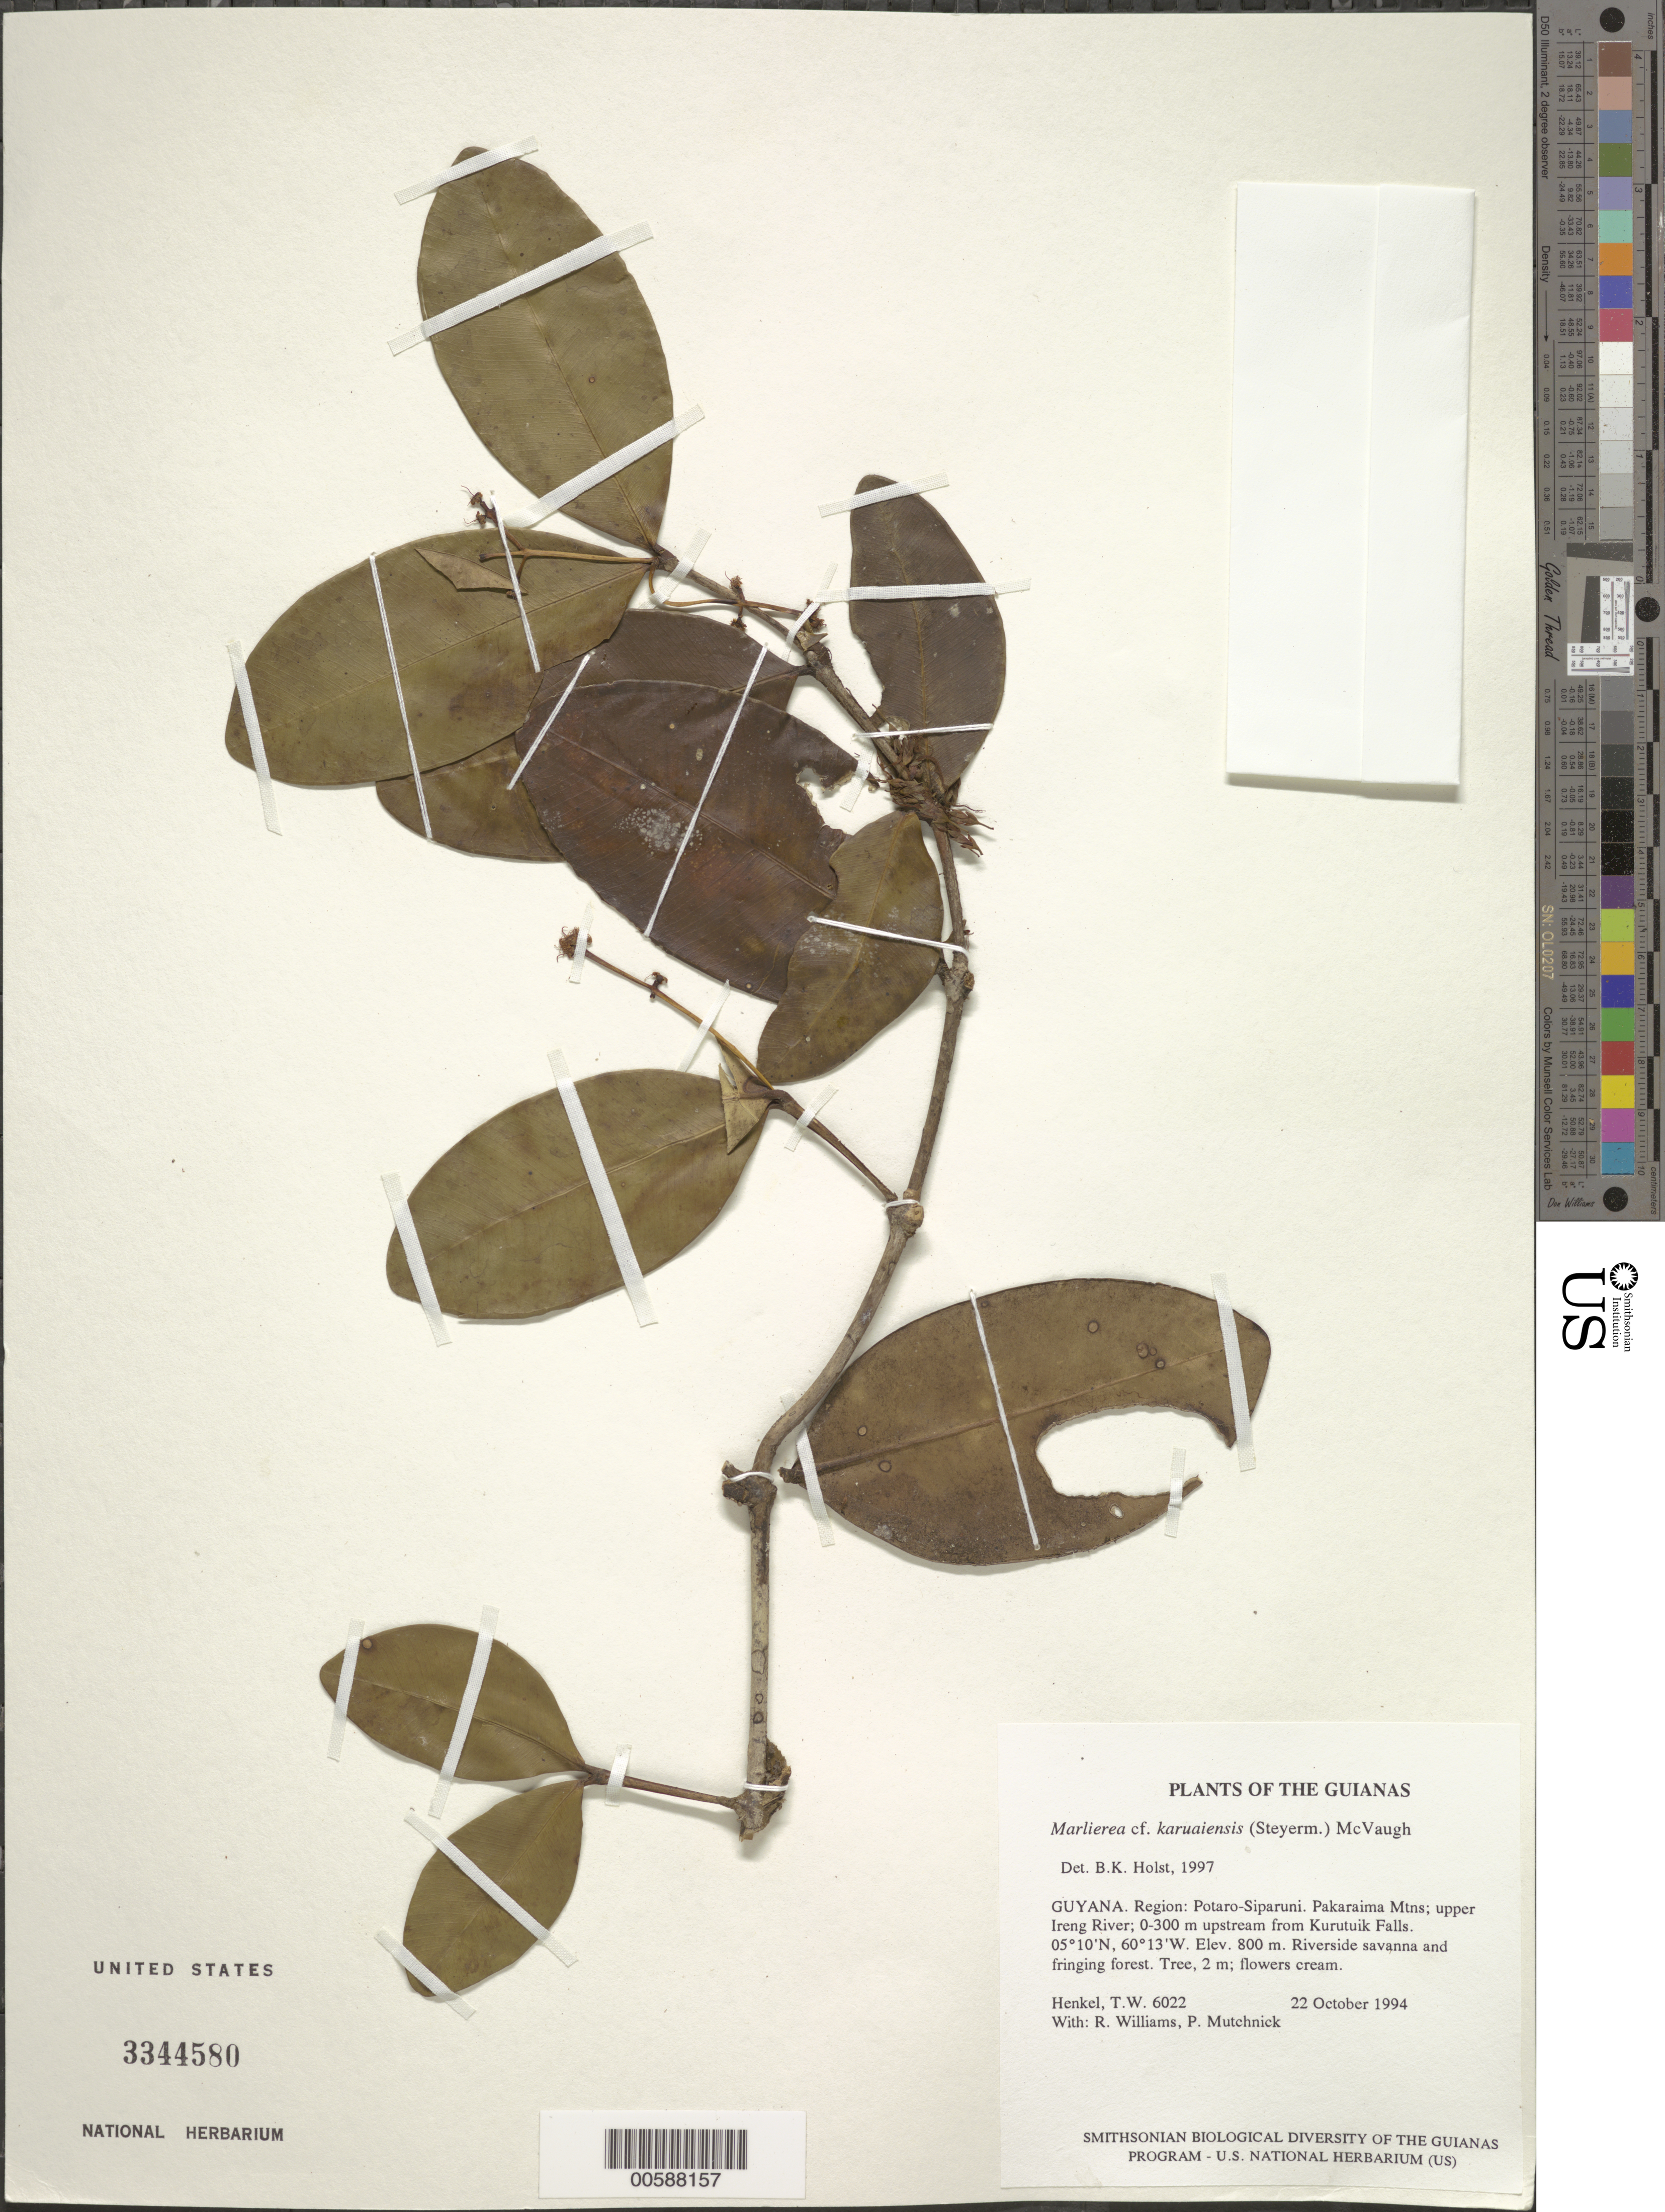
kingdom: Plantae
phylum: Tracheophyta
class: Magnoliopsida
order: Myrtales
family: Myrtaceae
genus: Myrcia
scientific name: Myrcia karuaiensis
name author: (Steyerm.) E. Lucas & C.E. Wilson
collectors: T. Henkel, R. Williams & P. Mutchnick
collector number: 6022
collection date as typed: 22 October 1994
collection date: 1994-10-22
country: Guyana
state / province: Potaro-Siparuni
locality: Pakaraima Mtns; upper Ireng River; 0-300 m upstream from Kurutuik Falls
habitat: Riverside savanna and fringing forest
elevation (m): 800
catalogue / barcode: US 3344580